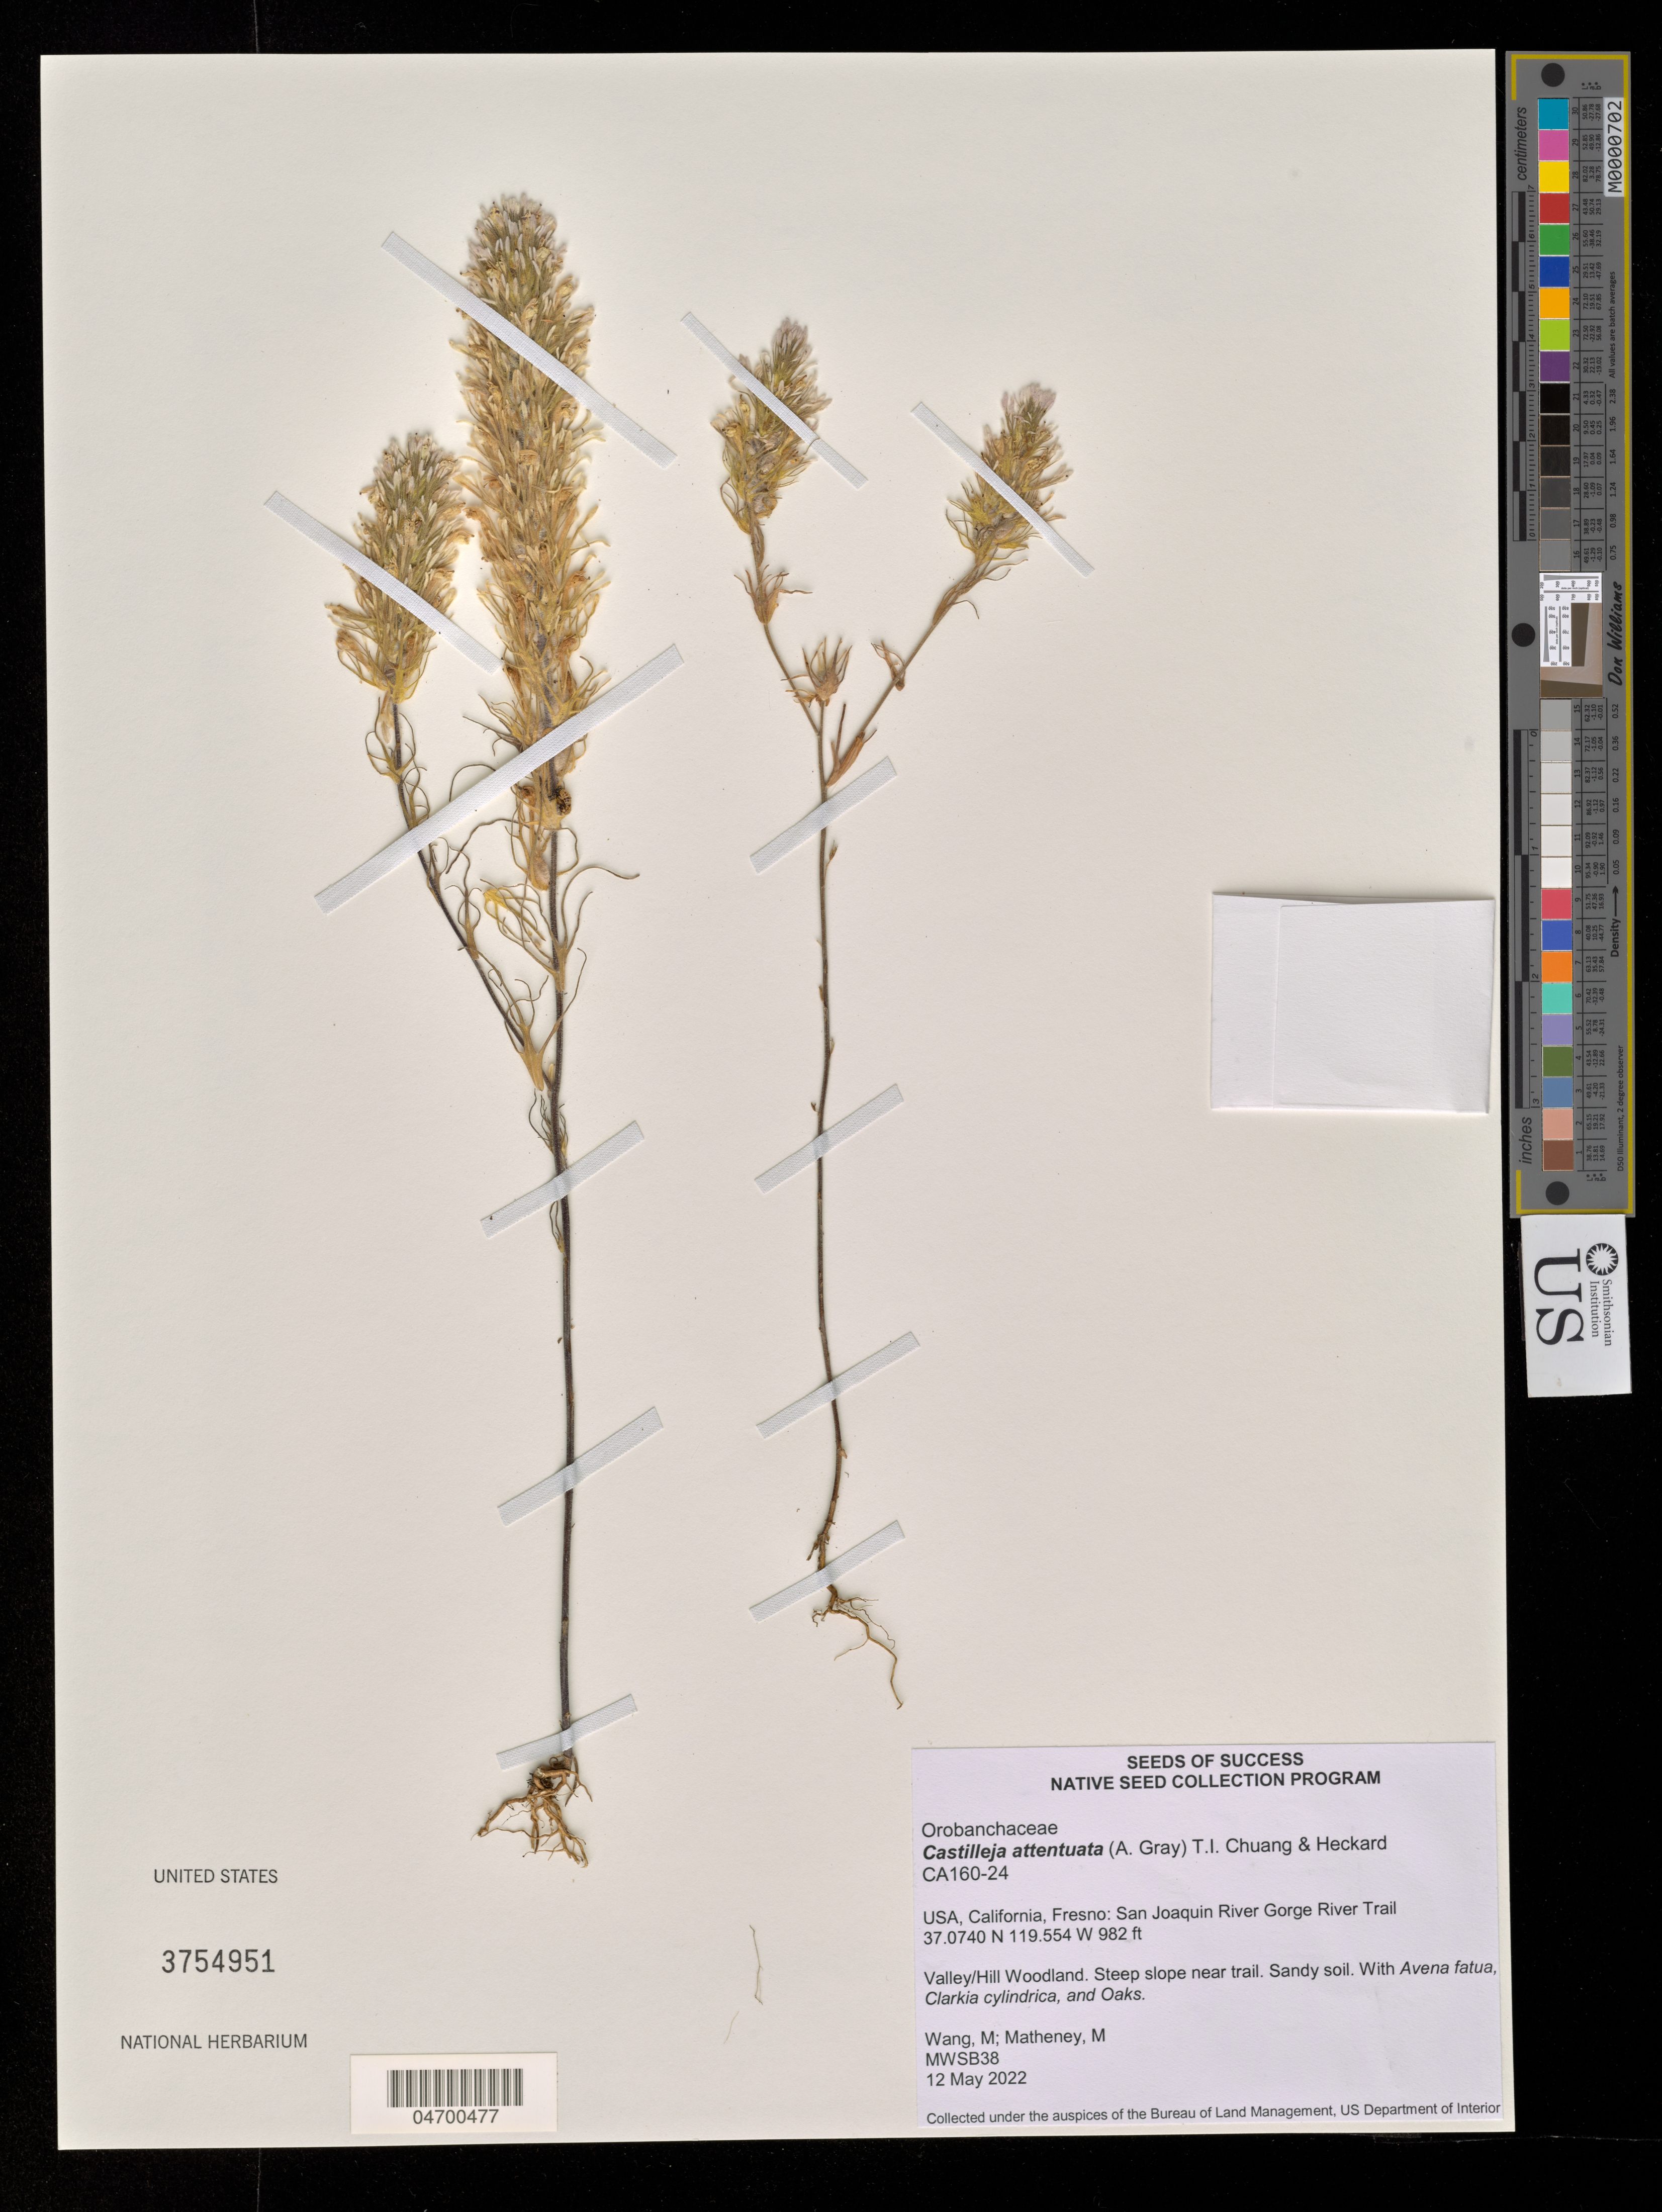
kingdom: Plantae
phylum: Tracheophyta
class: Magnoliopsida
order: Lamiales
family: Orobanchaceae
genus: Castilleja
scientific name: Castilleja attenuata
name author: (A. Gray) T.I. Chuang & Heckard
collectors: M. Wang & H. Collins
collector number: MWSB38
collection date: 2022-05-12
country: United States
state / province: California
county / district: Fresno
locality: Fresno: San Joaquin River Gorge River Trail.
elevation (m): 299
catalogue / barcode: US 3754951